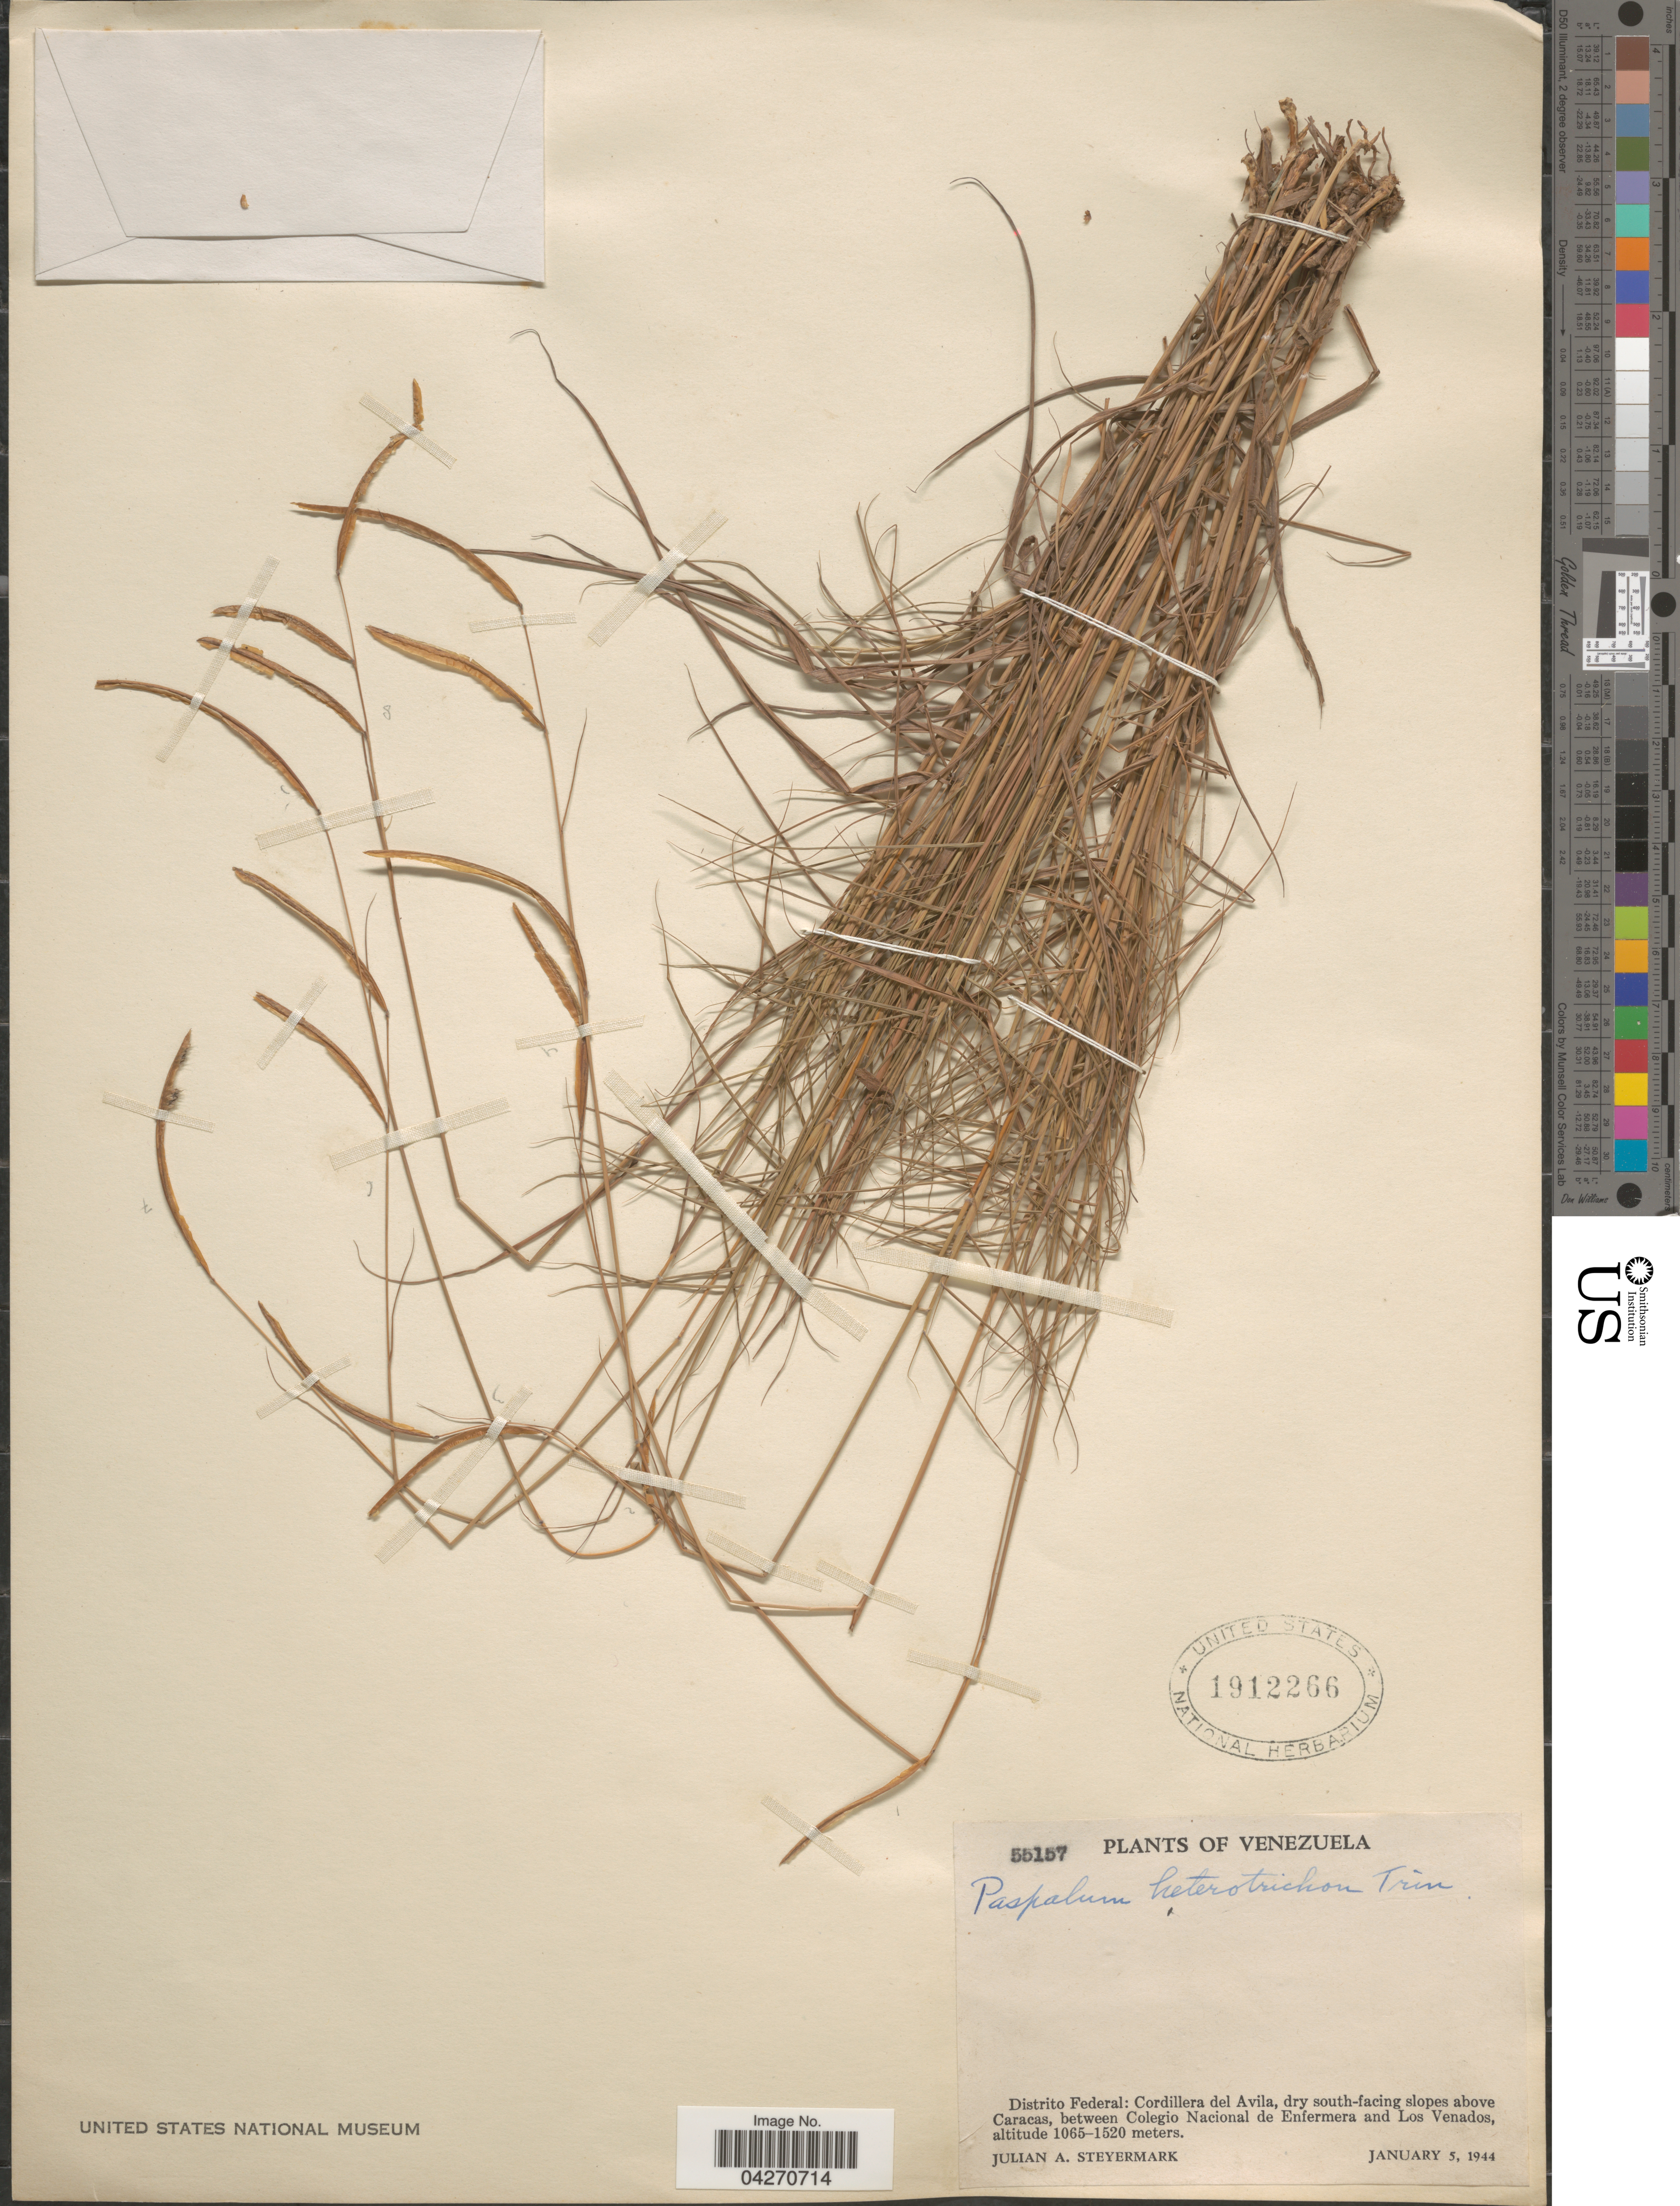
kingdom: Plantae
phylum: Tracheophyta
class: Liliopsida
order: Poales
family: Poaceae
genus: Paspalum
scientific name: Paspalum hererotrichon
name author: Trin.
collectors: J. Steyermark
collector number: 55157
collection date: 1944-01-05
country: Venezuela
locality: Distrito Federal: Cordillera del Avila, dry south-facing slopes above Caracas, between Colegio Nacional de Enfermera and Los Venados.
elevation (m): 1065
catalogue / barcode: US 1912266